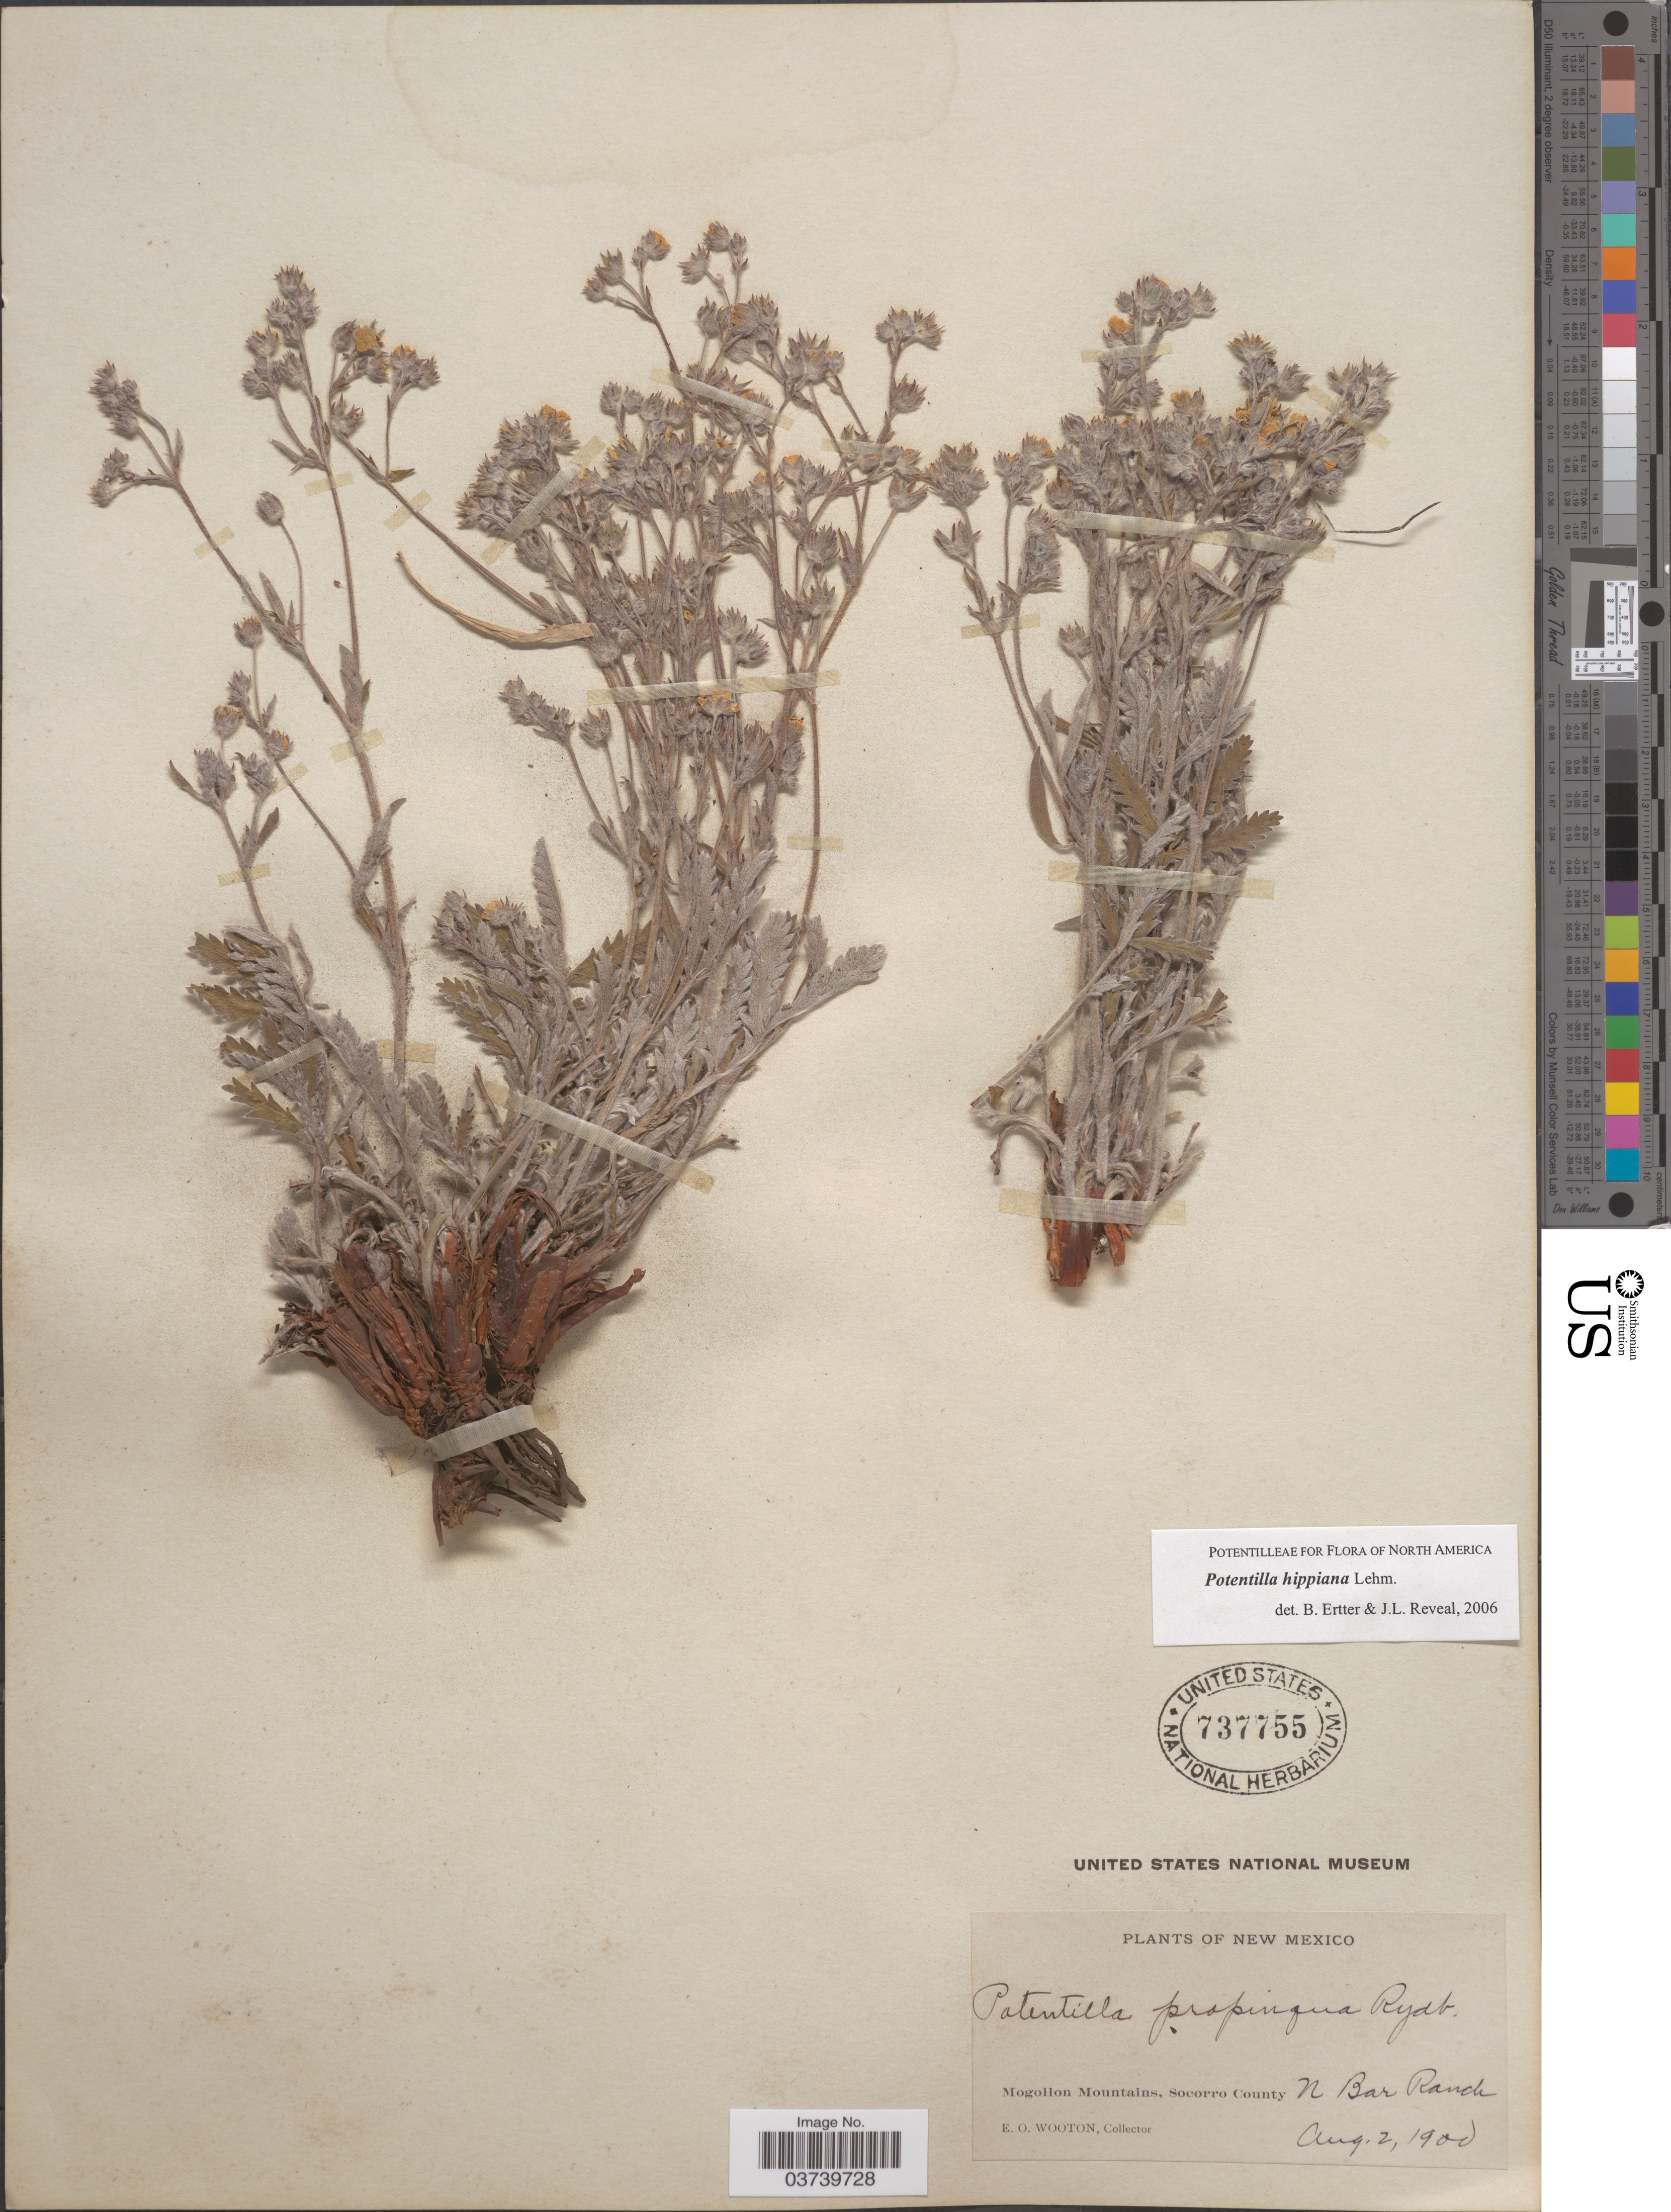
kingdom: Plantae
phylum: Tracheophyta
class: Magnoliopsida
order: Rosales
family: Rosaceae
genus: Potentilla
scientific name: Potentilla hippiana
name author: Lehm.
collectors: E. O. Wooton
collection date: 1900-08-02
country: United States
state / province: New Mexico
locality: Mogollon Mountains, Socorro County. N Bar Ranch.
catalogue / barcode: US 737755